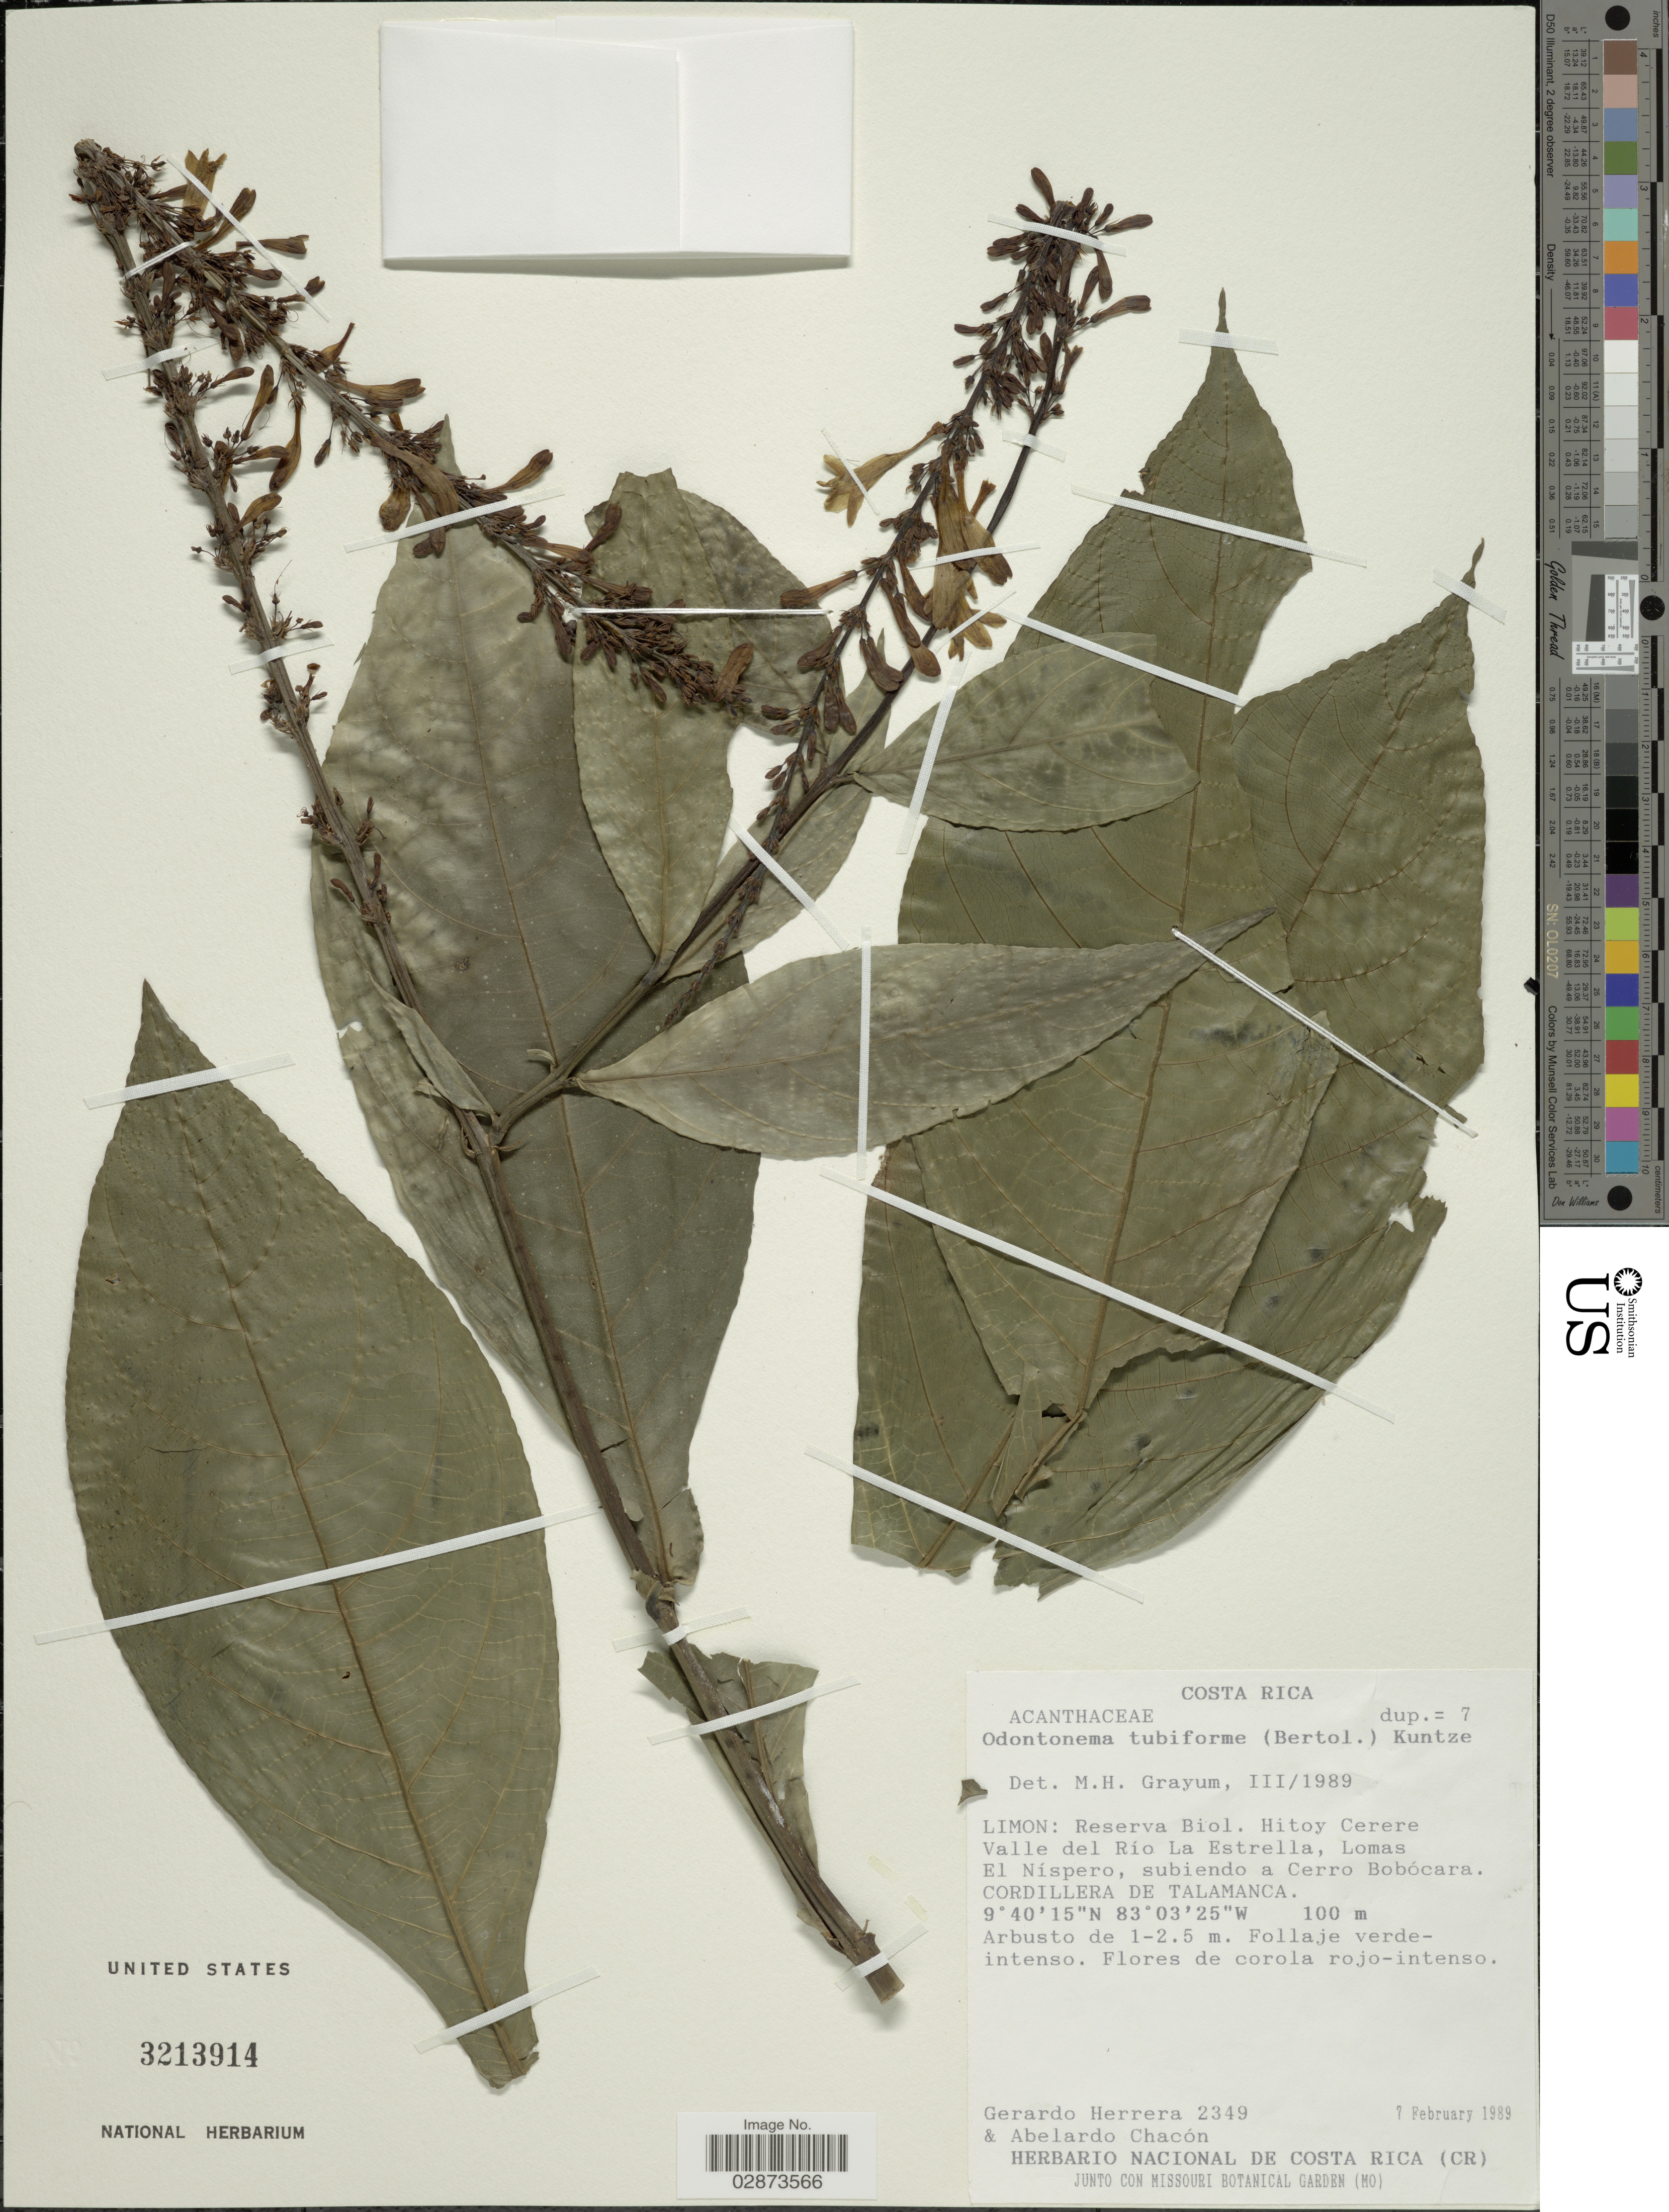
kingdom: Plantae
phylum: Tracheophyta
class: Magnoliopsida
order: Lamiales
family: Acanthaceae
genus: Odontonema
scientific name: Odontonema tubaeforme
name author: (Bertol.) Kuntze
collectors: G. Herrera & A. Chacon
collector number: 2349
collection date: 1989-02-07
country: Costa Rica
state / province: Limón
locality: Reserva Biol. Hitoy Cerere Valle del Río La Estrella, Lomas El Níspero, subiendo a Cerro Bobócara. Cordillera de Talamanca.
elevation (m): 100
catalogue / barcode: US 3213914